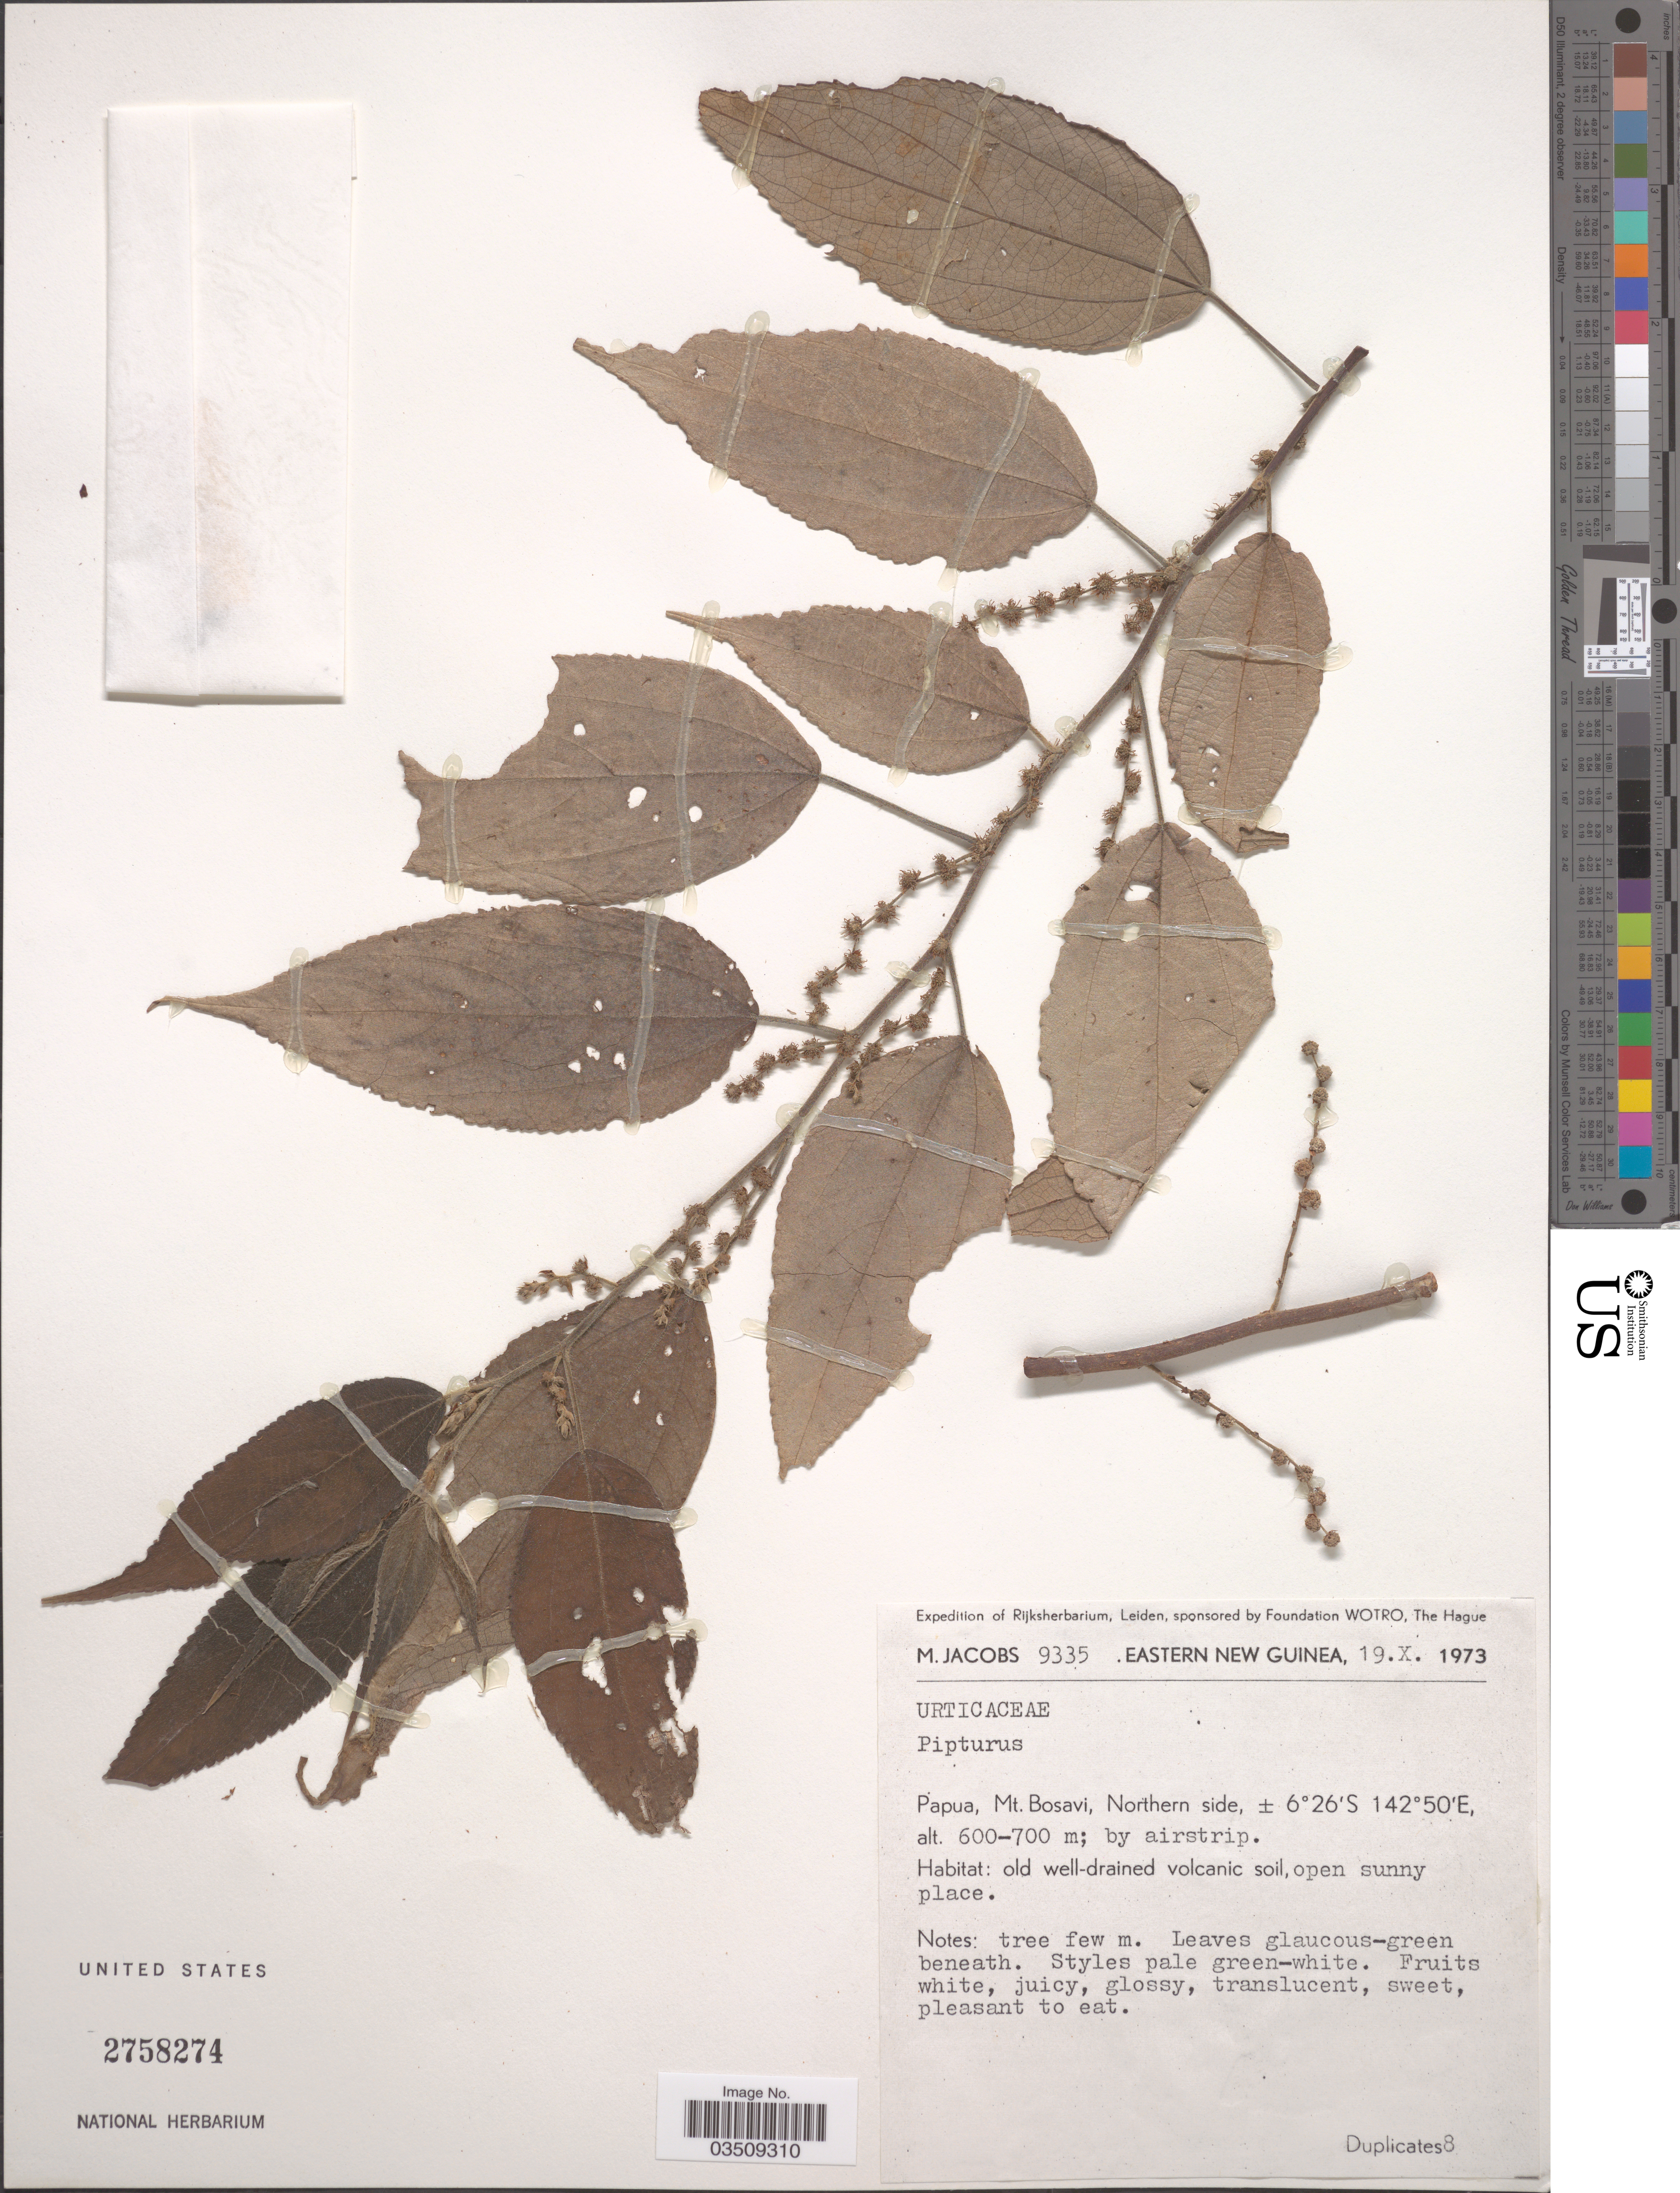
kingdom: Plantae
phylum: Tracheophyta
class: Magnoliopsida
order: Rosales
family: Urticaceae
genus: Pipturus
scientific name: Pipturus sp.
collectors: M. Jacobs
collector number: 9335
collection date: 1973-10-19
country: Papua New Guinea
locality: Eastern New Guinea. Mt. Bosavi, Northern side.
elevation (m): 600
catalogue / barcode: US 2758274